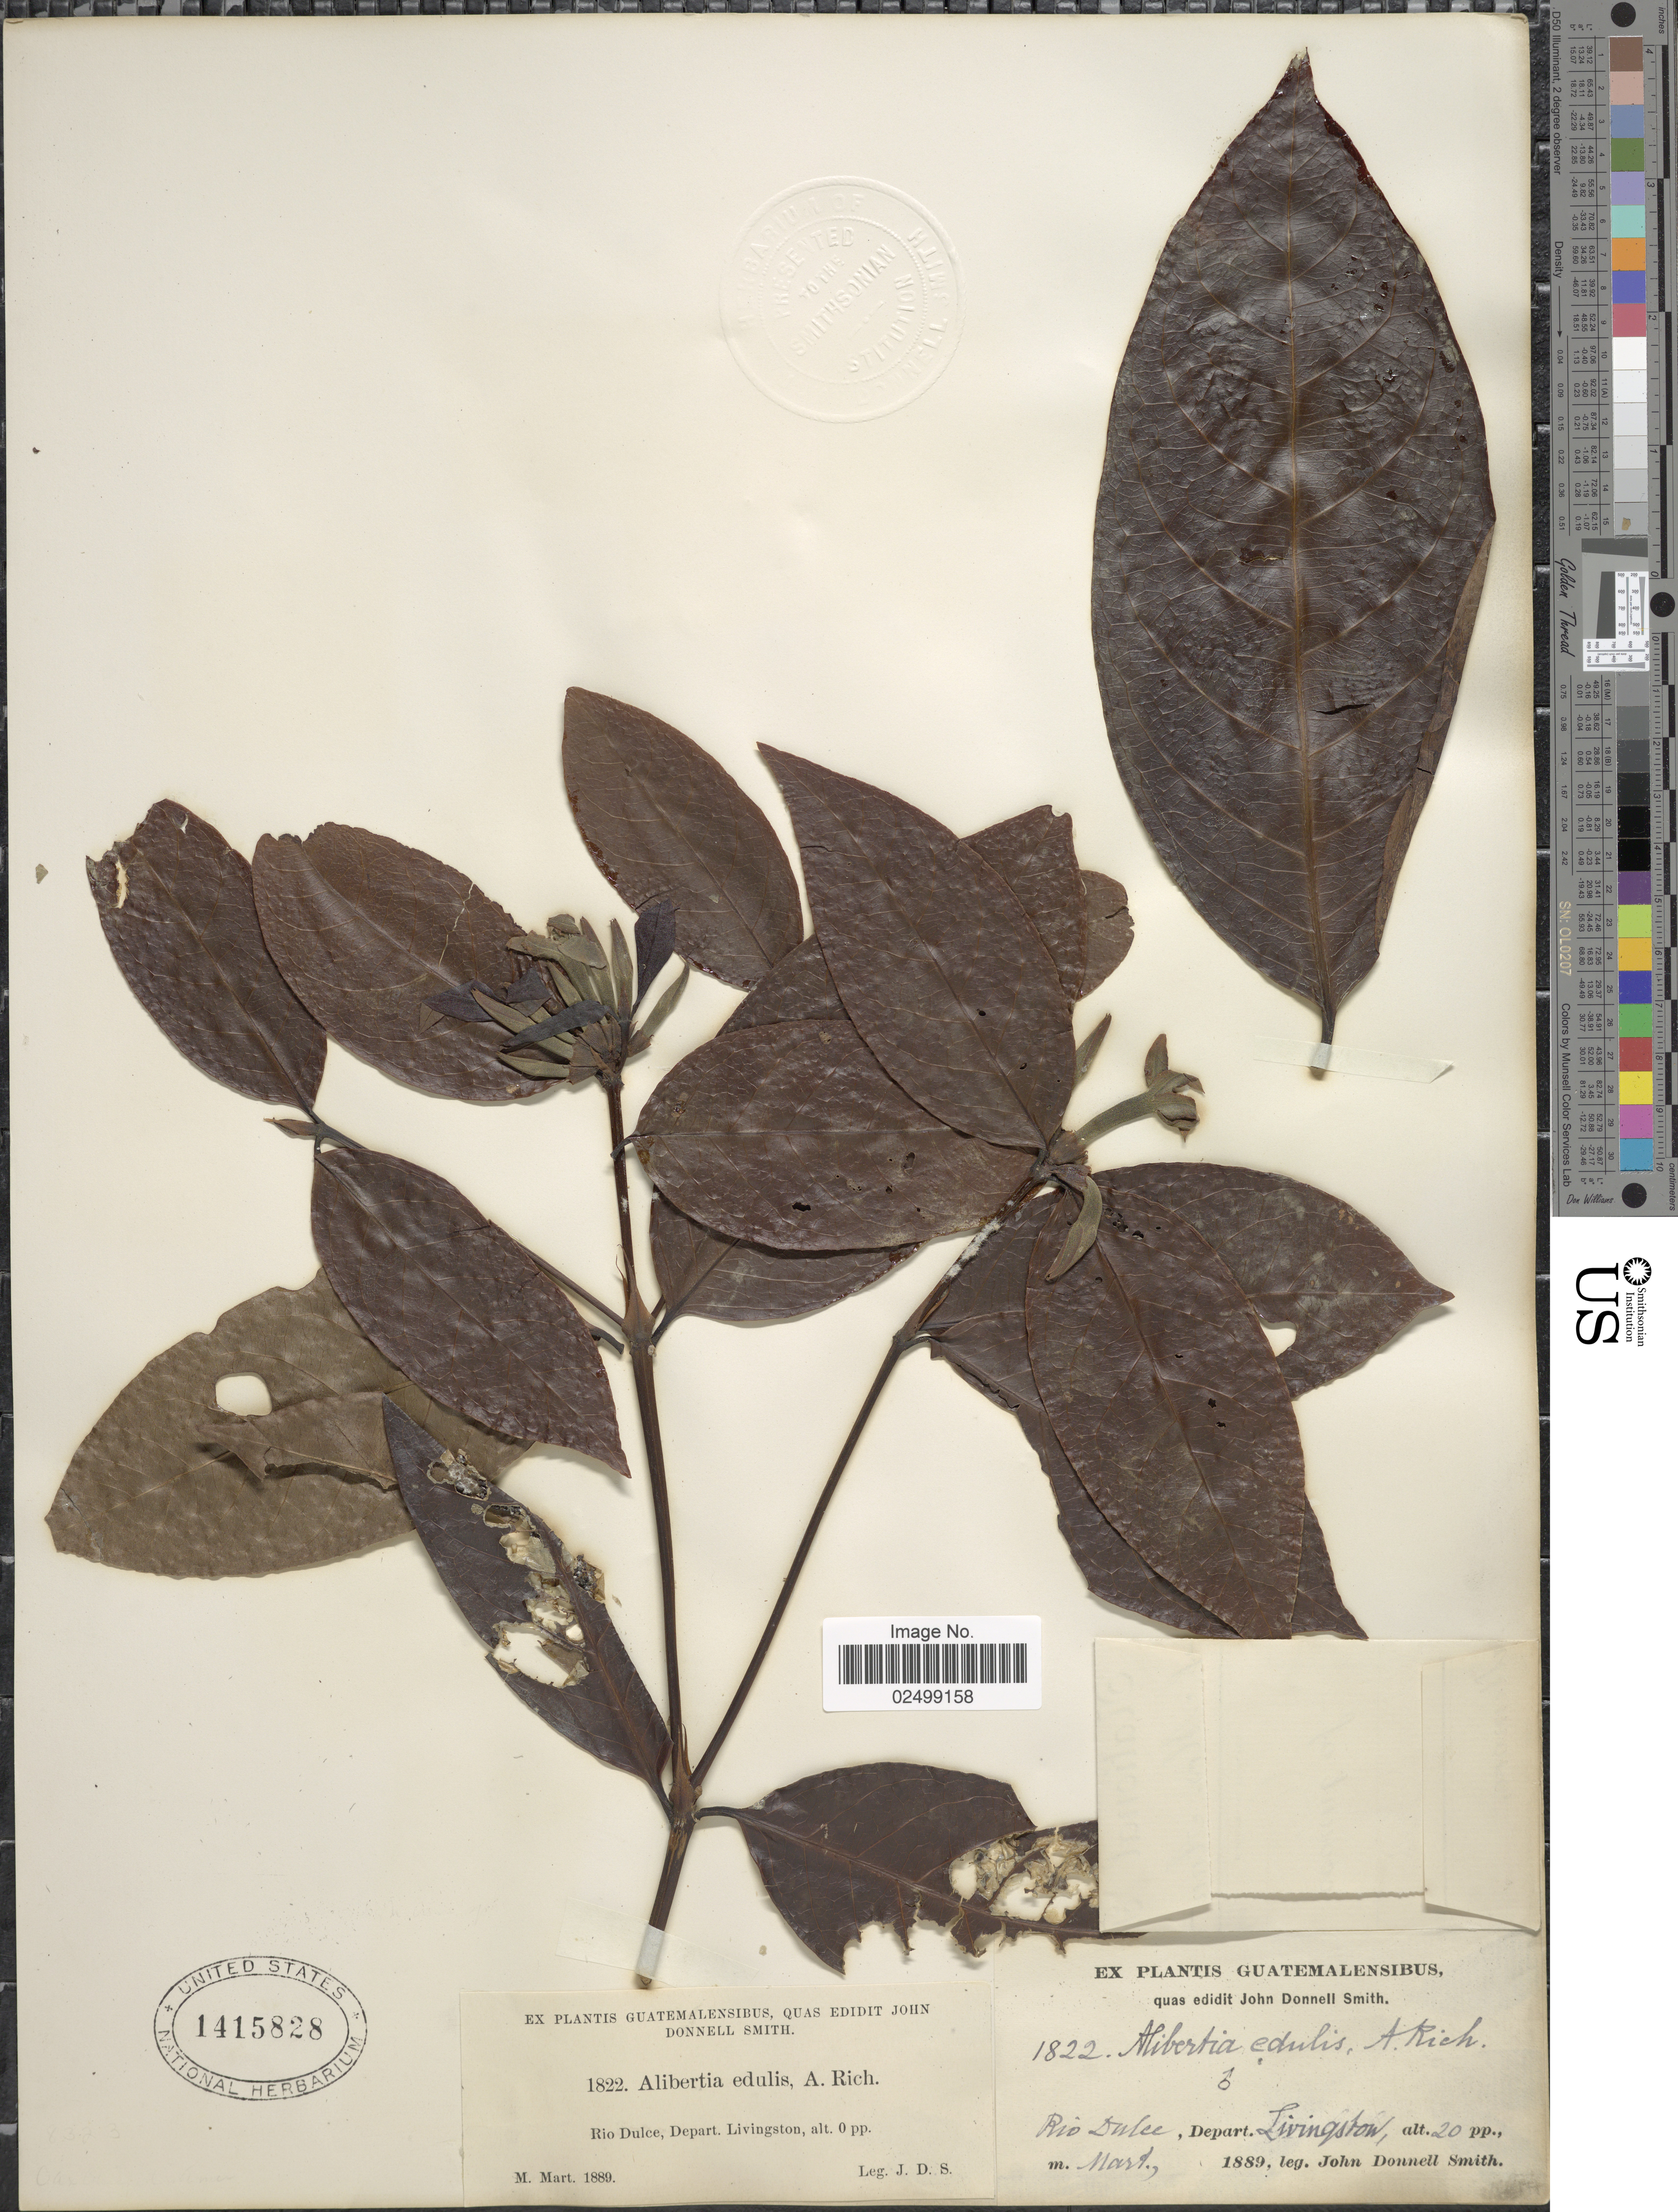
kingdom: Plantae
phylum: Tracheophyta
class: Magnoliopsida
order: Gentianales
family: Rubiaceae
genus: Alibertia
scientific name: Alibertia edulis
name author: (Rich.) A. Rich. ex DC.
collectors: J. Donnell Smith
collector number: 1822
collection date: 1889-03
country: Guatemala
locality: Rio Dulce, Depart. Livingston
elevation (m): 6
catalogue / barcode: US 1415828